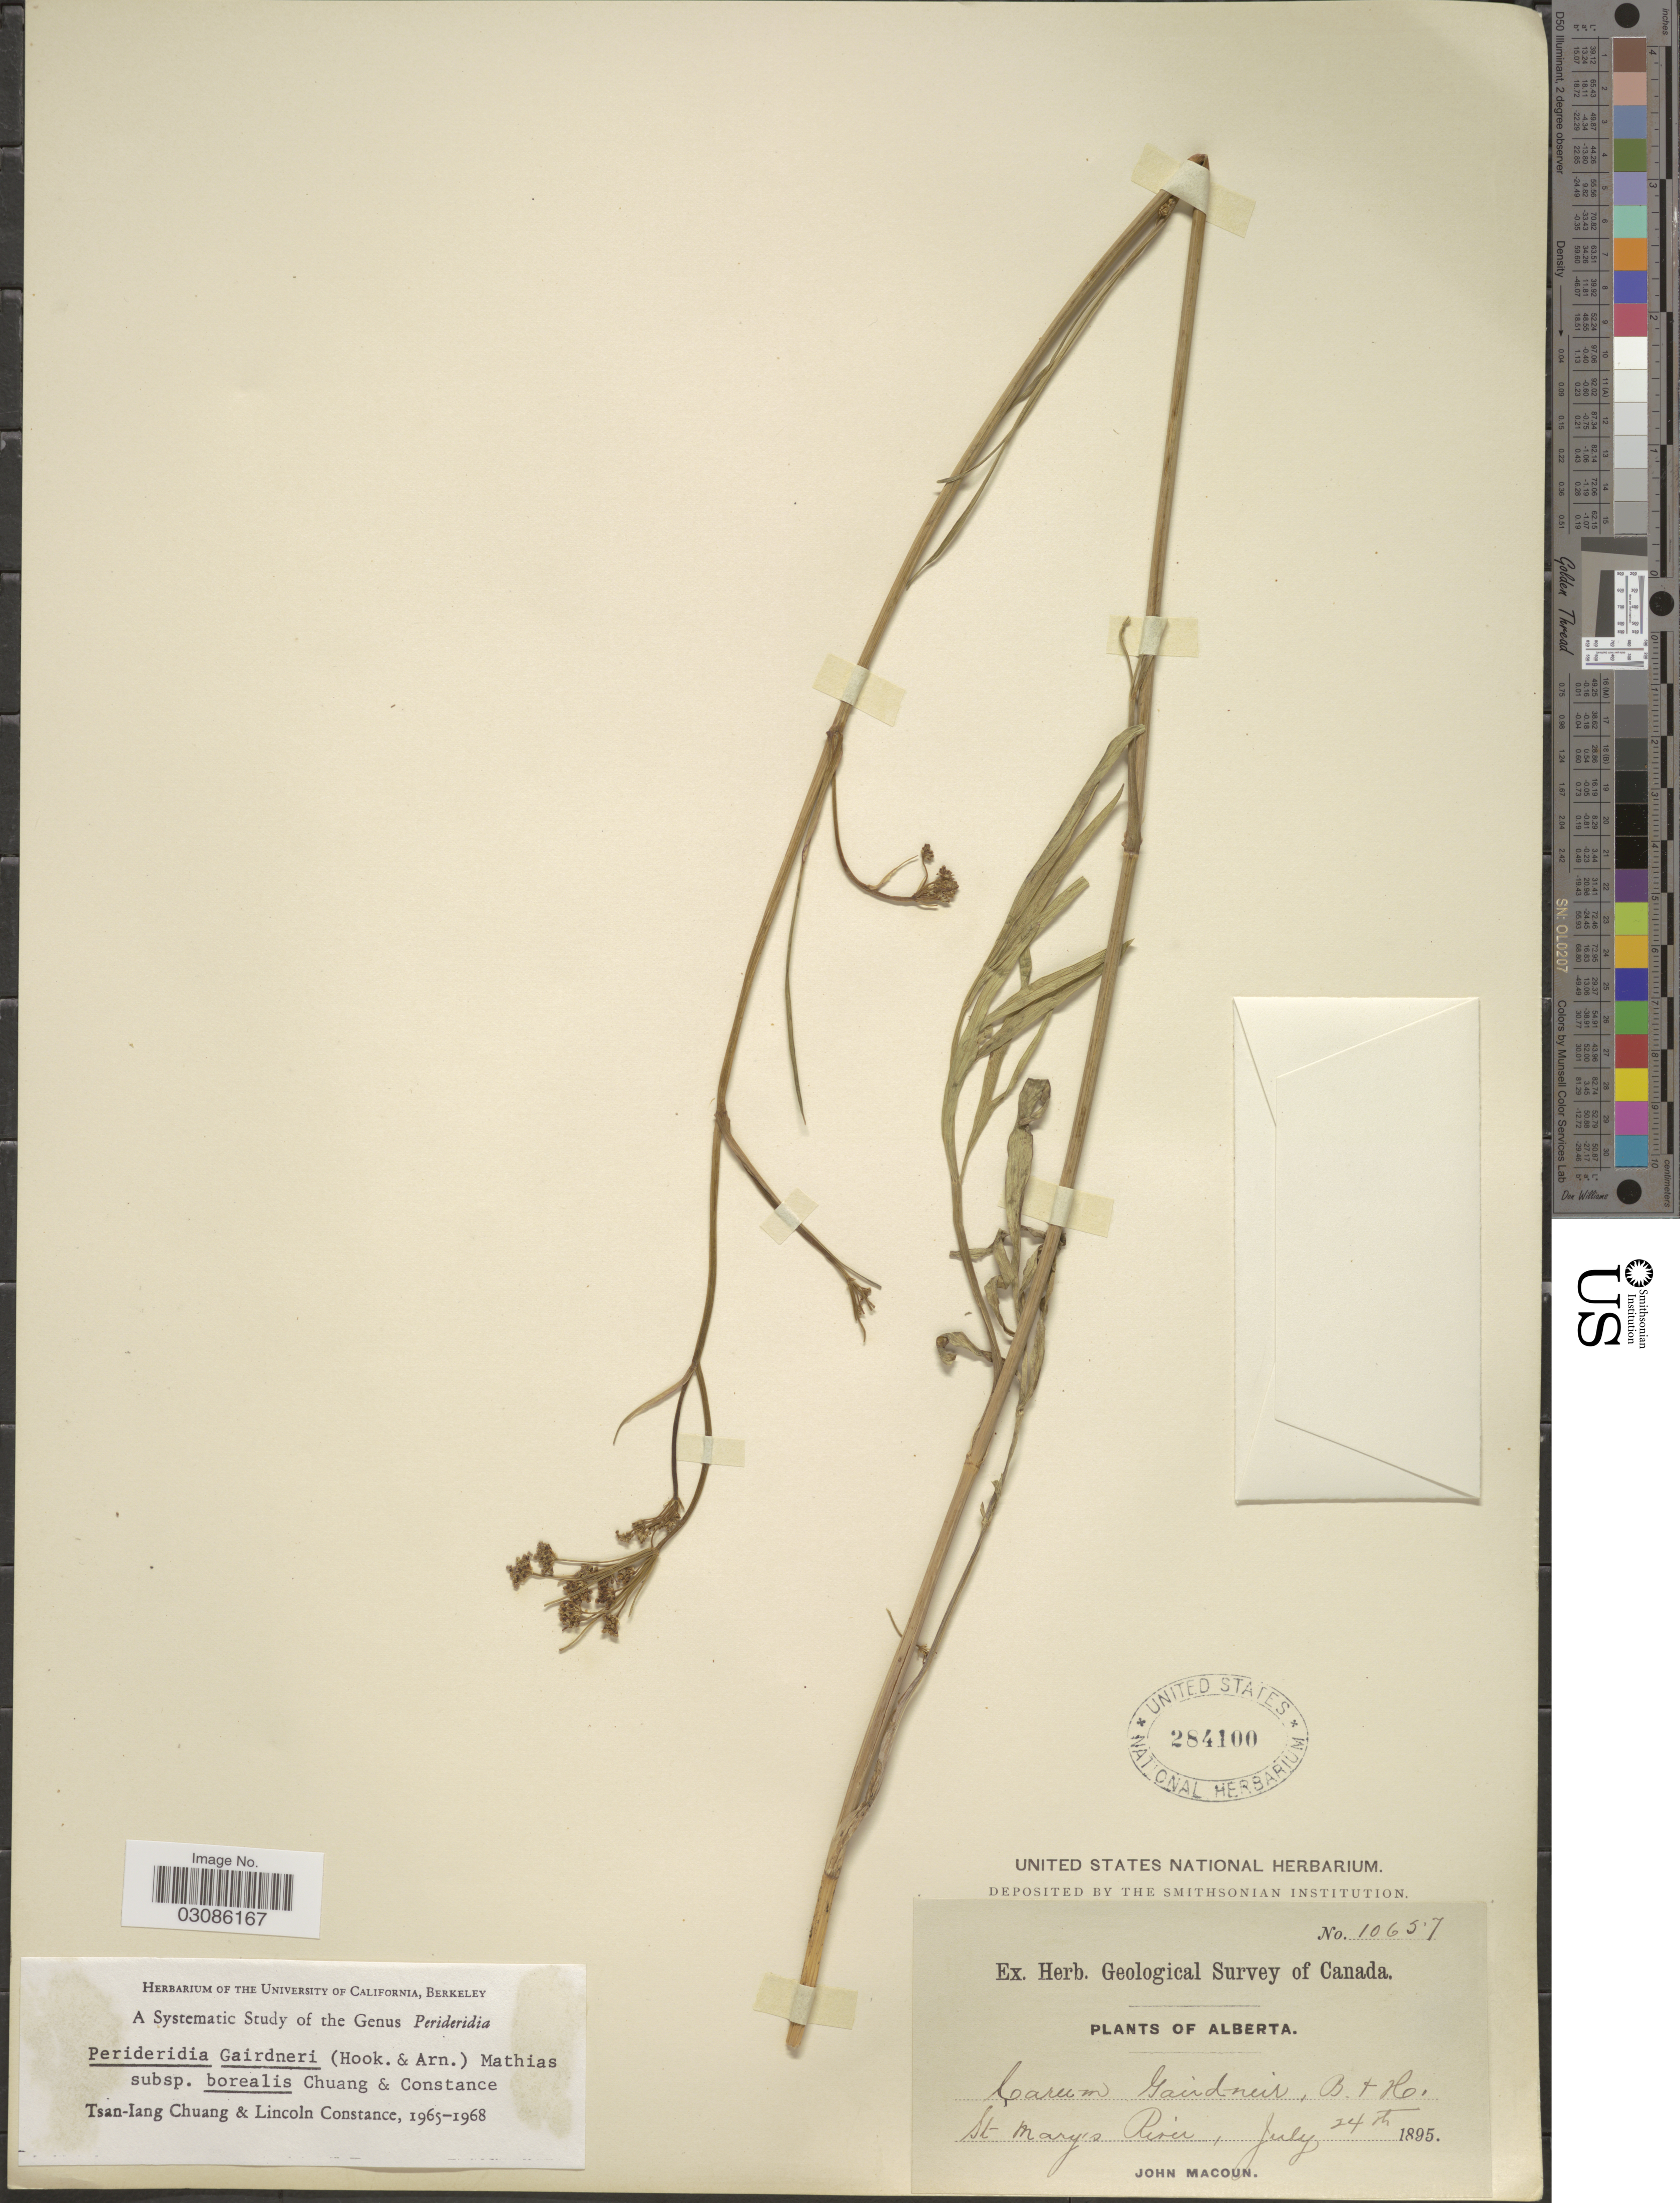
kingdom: Plantae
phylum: Tracheophyta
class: Magnoliopsida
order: Apiales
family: Apiaceae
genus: Perideridia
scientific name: Perideridia gairdneri subsp. borealis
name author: T.I. Chuang & Constance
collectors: J. Macoun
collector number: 10657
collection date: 1895-07-24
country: Canada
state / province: Alberta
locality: St. Mary's River.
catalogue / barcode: US 284100